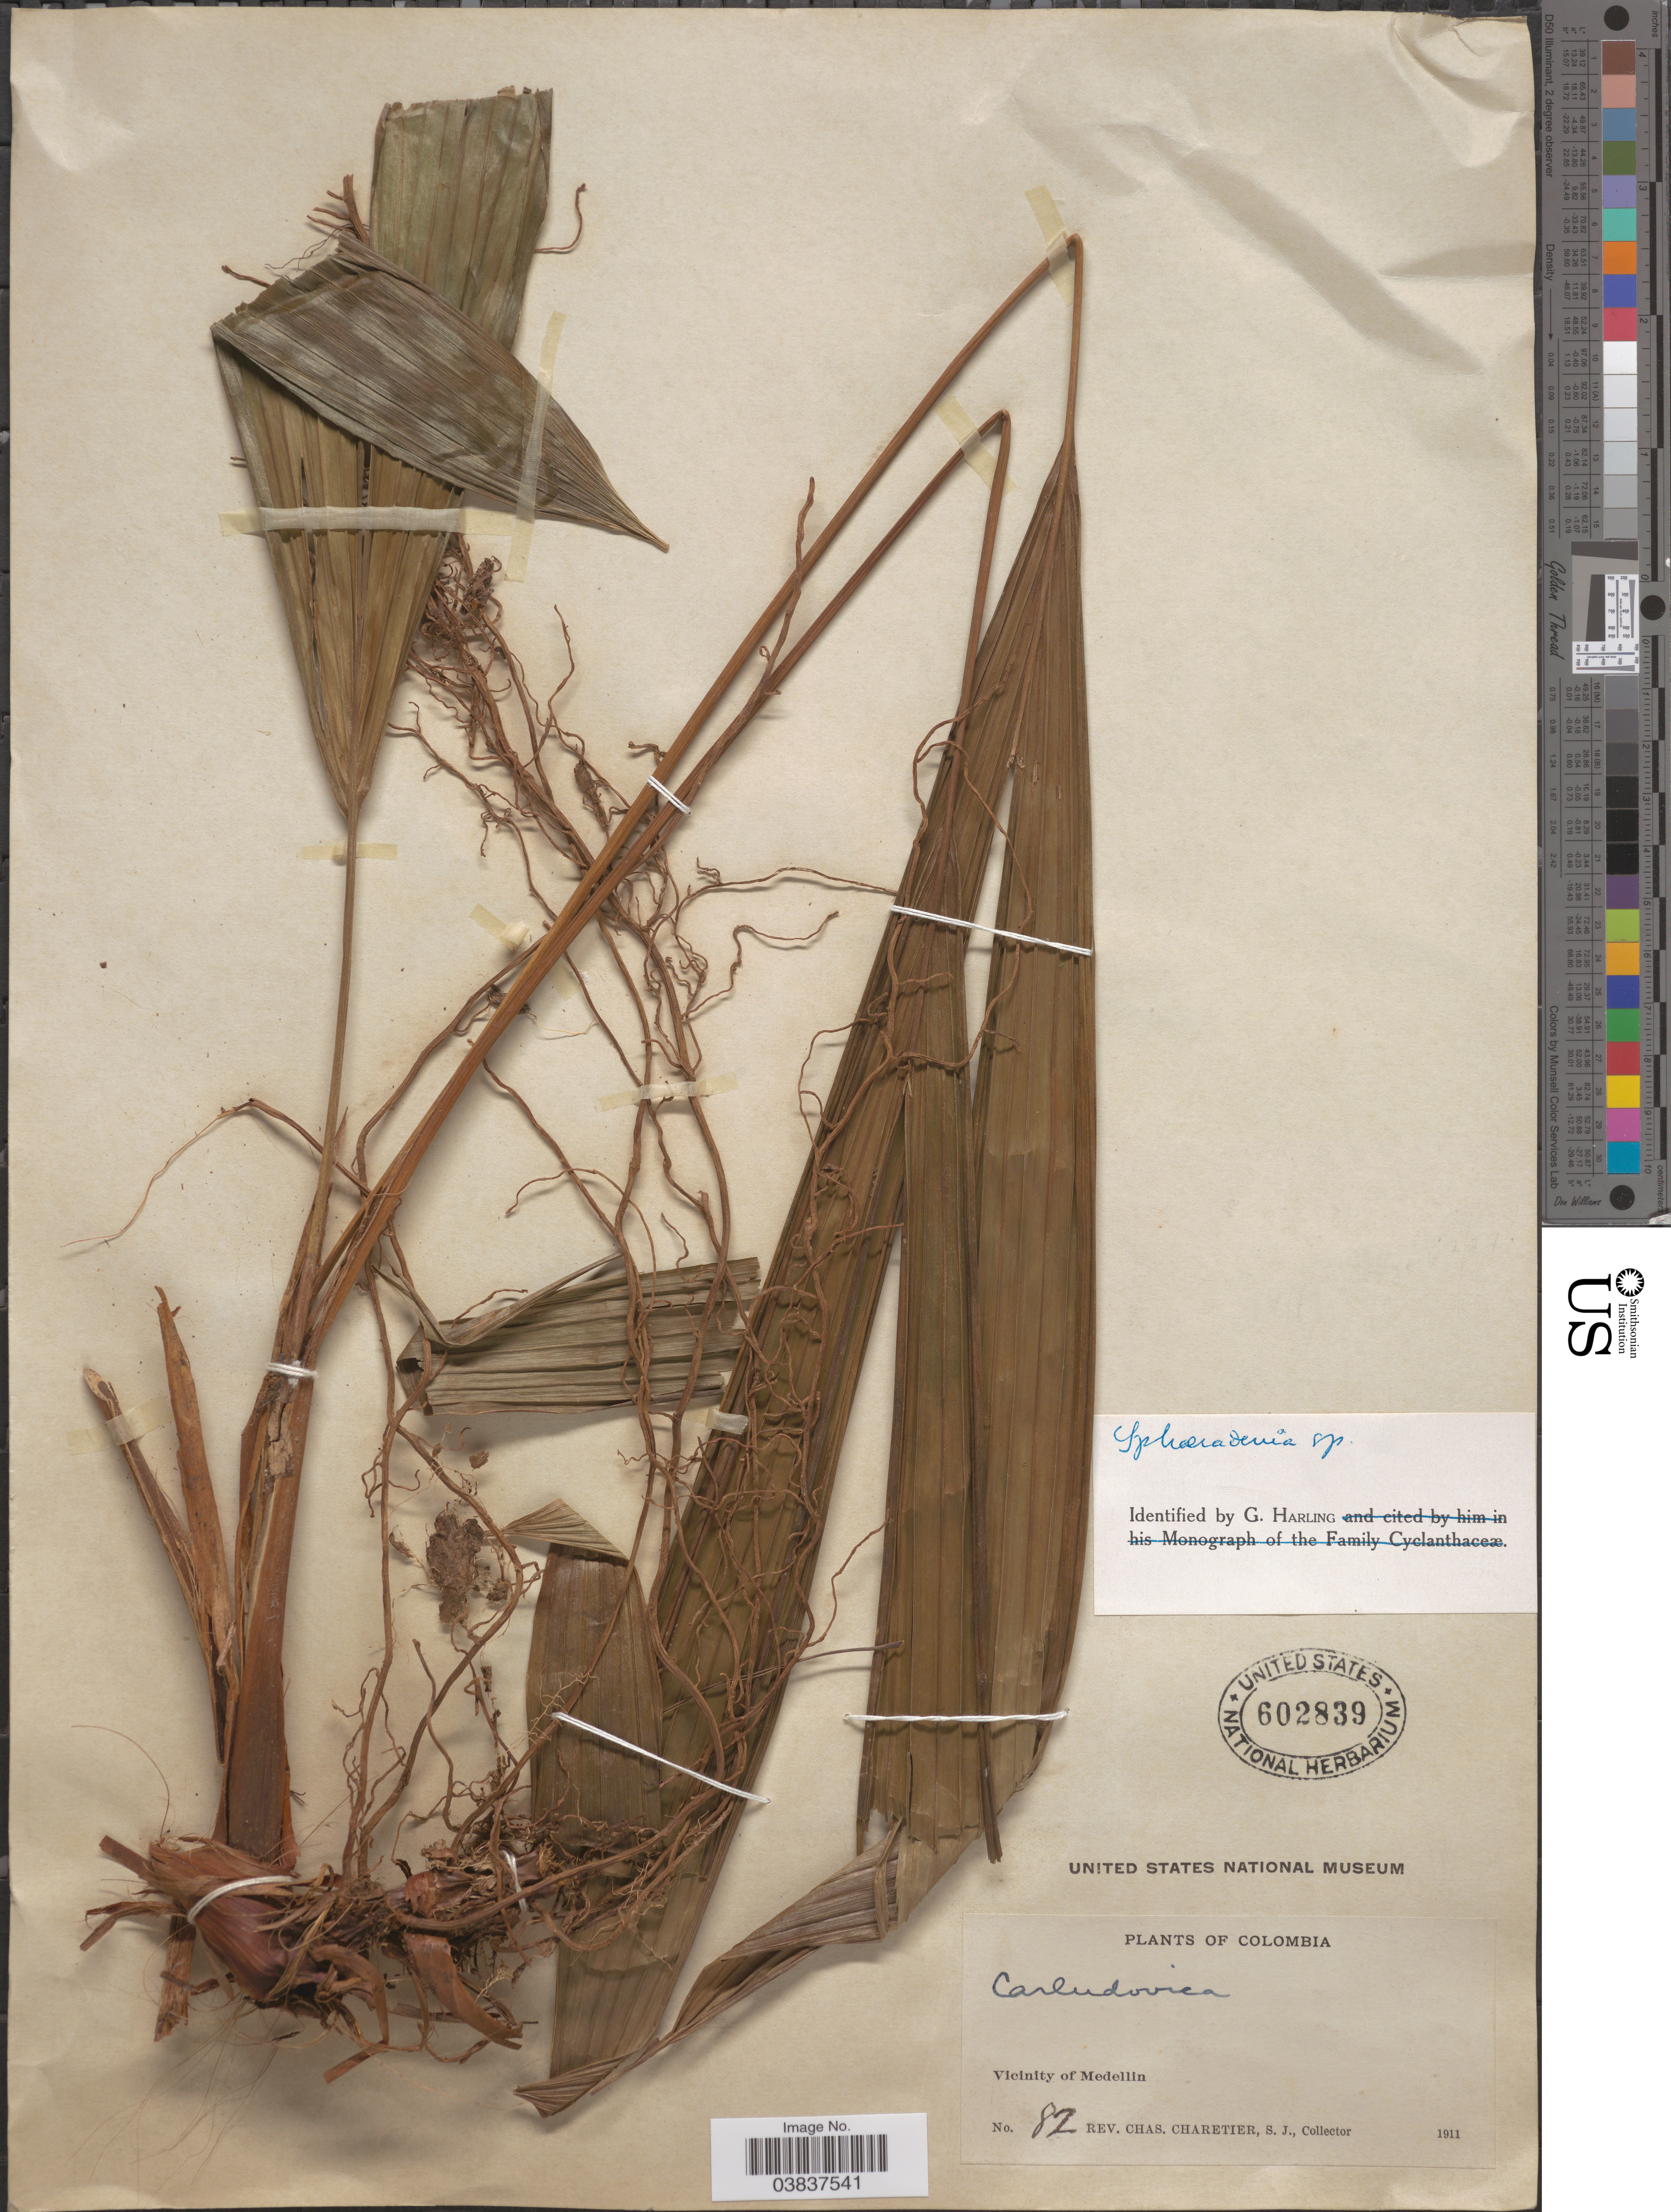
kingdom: Plantae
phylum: Tracheophyta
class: Liliopsida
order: Pandanales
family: Cyclanthaceae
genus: Sphaeradenia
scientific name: Sphaeradenia sp.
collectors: C. Charetier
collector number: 82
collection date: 1911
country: Colombia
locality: Vicinity of Medellin.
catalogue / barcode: US 602839